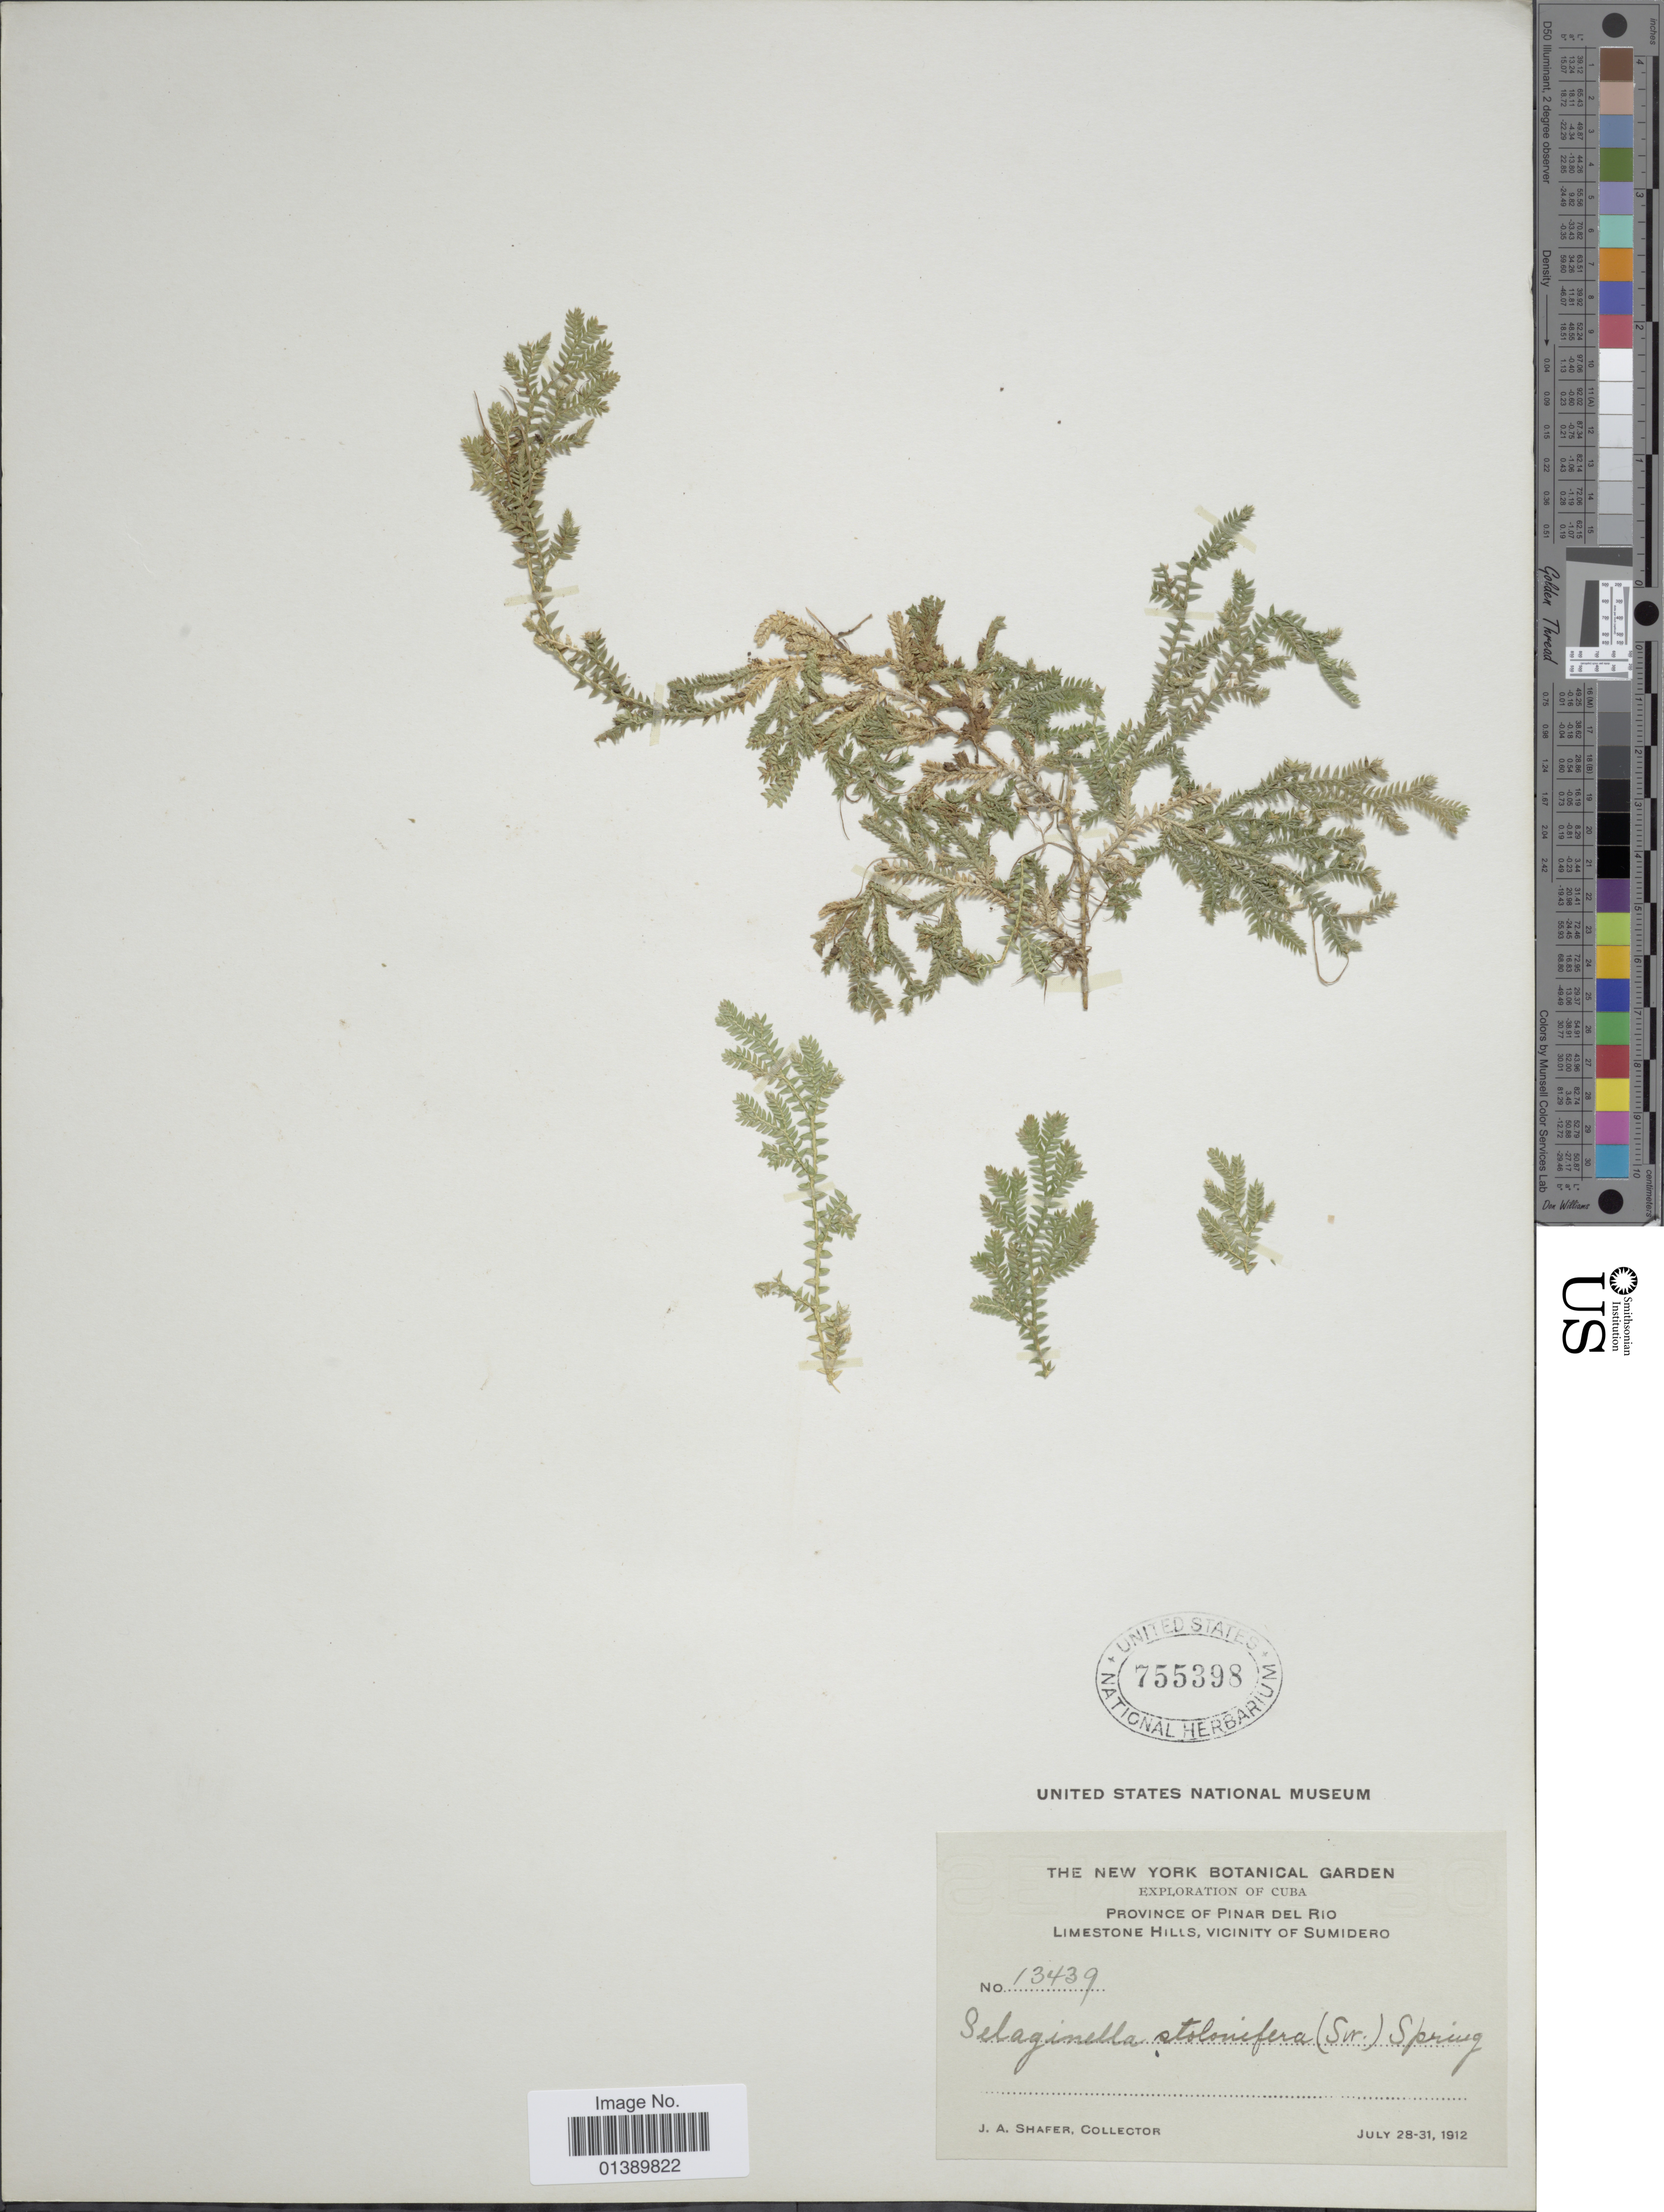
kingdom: Plantae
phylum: Tracheophyta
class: Lycopodiopsida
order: Selaginellales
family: Selaginellaceae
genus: Selaginella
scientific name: Selaginella plumosa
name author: (L.) C. Presl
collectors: J. A. Shafer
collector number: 13439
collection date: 1912-07-28/1912-07-31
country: Cuba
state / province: Pinar del Río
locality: Province of Pinar Del Rio Limestone Hills, Vicinity of Sumidero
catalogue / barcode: US 755398